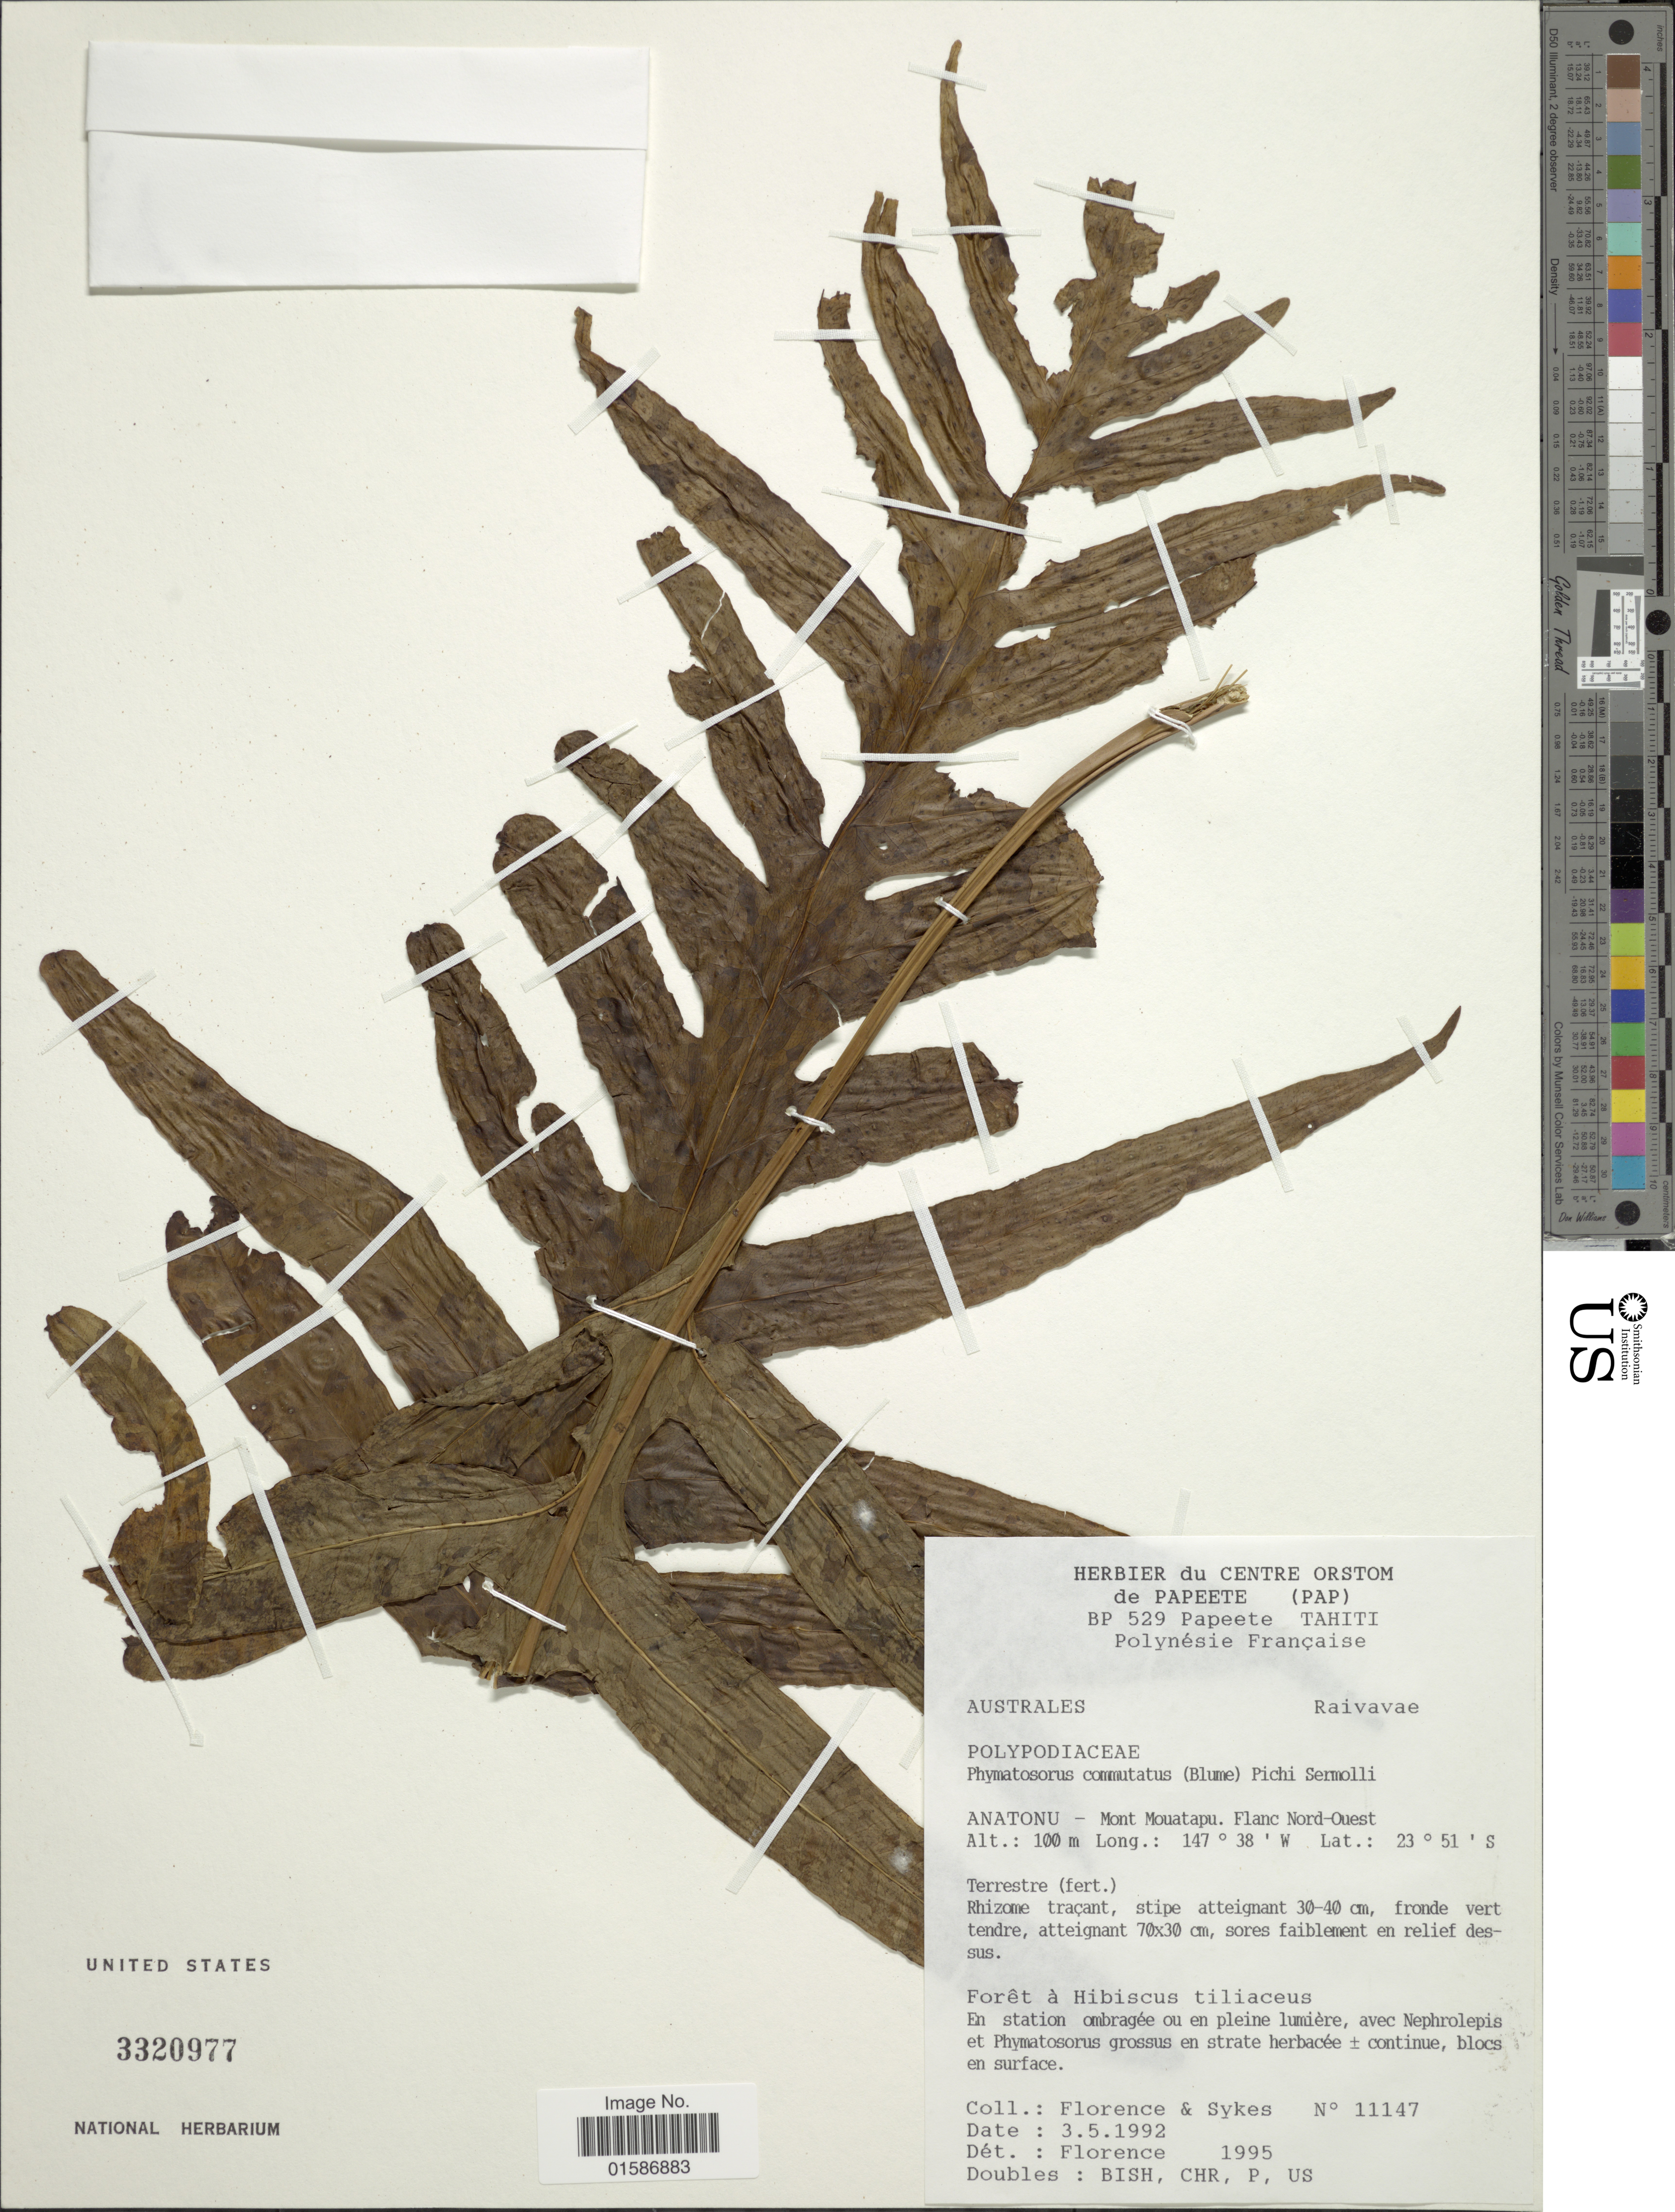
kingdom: Plantae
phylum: Tracheophyta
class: Polypodiopsida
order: Polypodiales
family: Polypodiaceae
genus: Microsorum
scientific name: Microsorum commutatum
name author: (Blume) Copel.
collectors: -. Florence & Sykes, --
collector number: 11147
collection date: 1992-05-03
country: French Polynesia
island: Raivavae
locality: Australesm Raivavae, Anatonu - Mont Mouatapu. Flanc Nord-Ouest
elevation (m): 100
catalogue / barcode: US 3320977